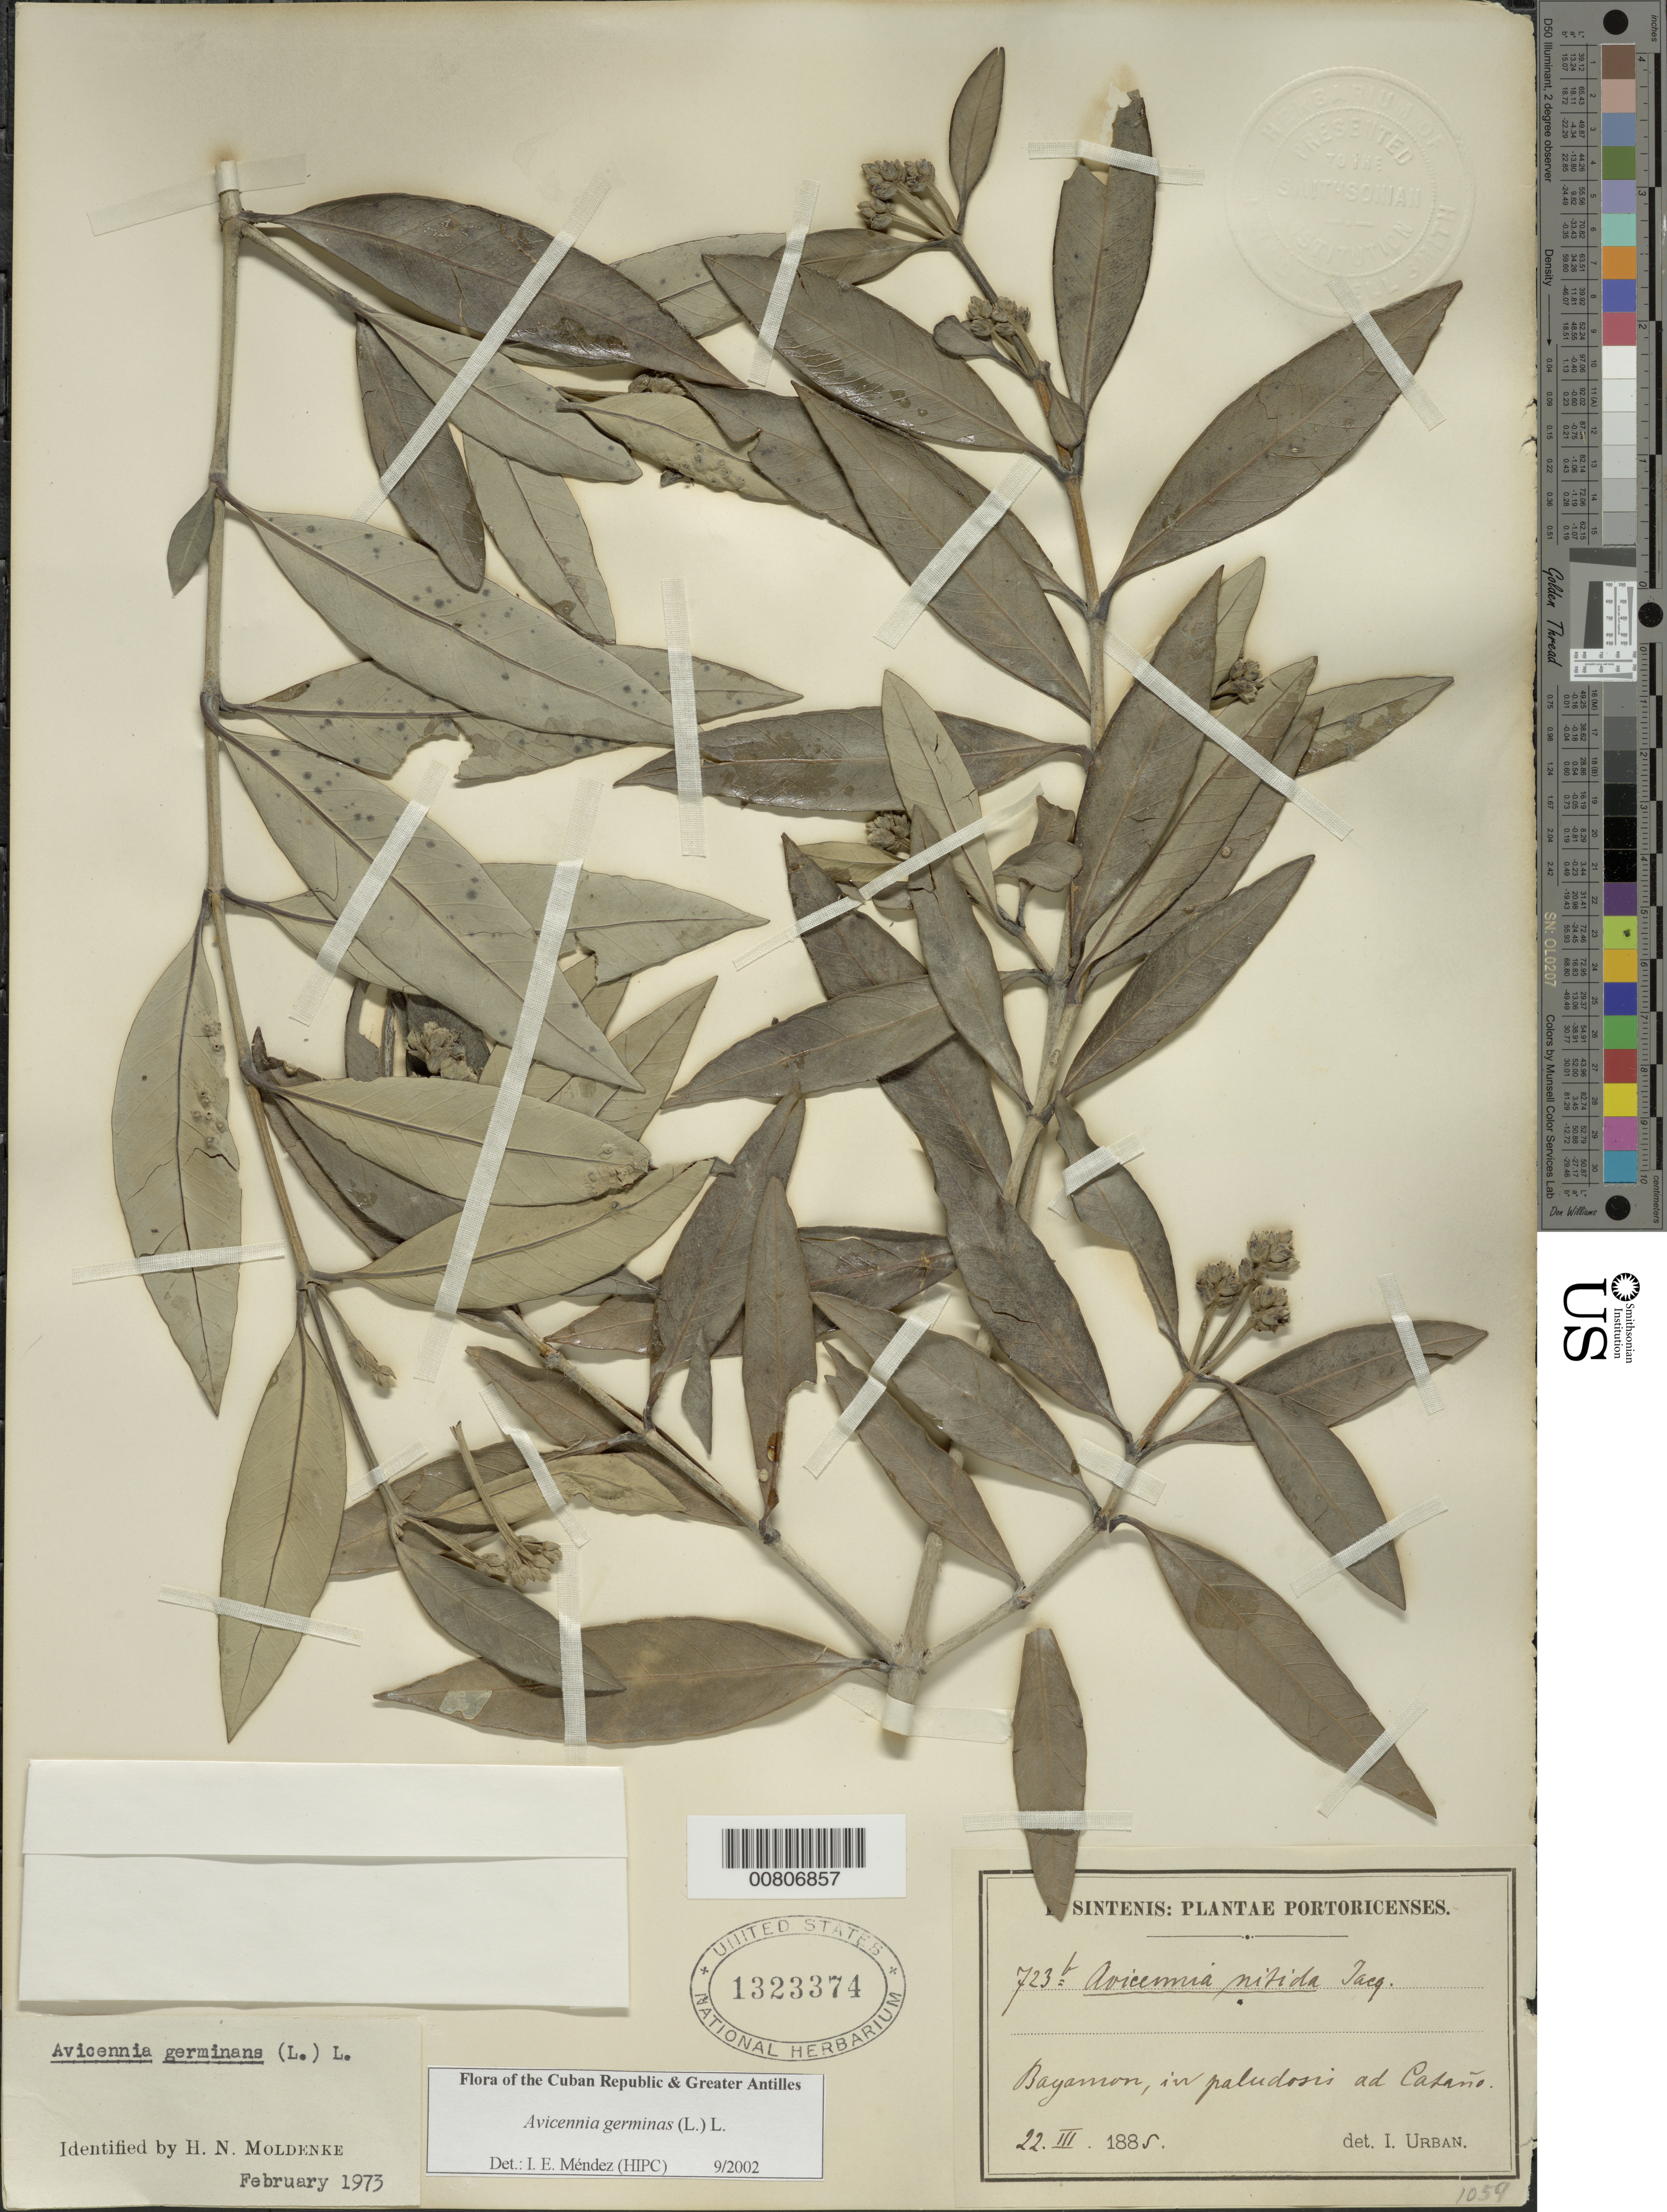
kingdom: Plantae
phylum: Tracheophyta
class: Magnoliopsida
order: Lamiales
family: Acanthaceae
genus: Avicennia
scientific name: Avicennia germinans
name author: (L.) L.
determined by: Méndez, Isidro E., (HIPC)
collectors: P. Sintenis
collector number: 723b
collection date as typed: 22 Mar 1885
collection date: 1885-03-22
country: Puerto Rico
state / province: Bayamón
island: Puerto Rico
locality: Cataño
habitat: In paludosis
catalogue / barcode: US 1323374